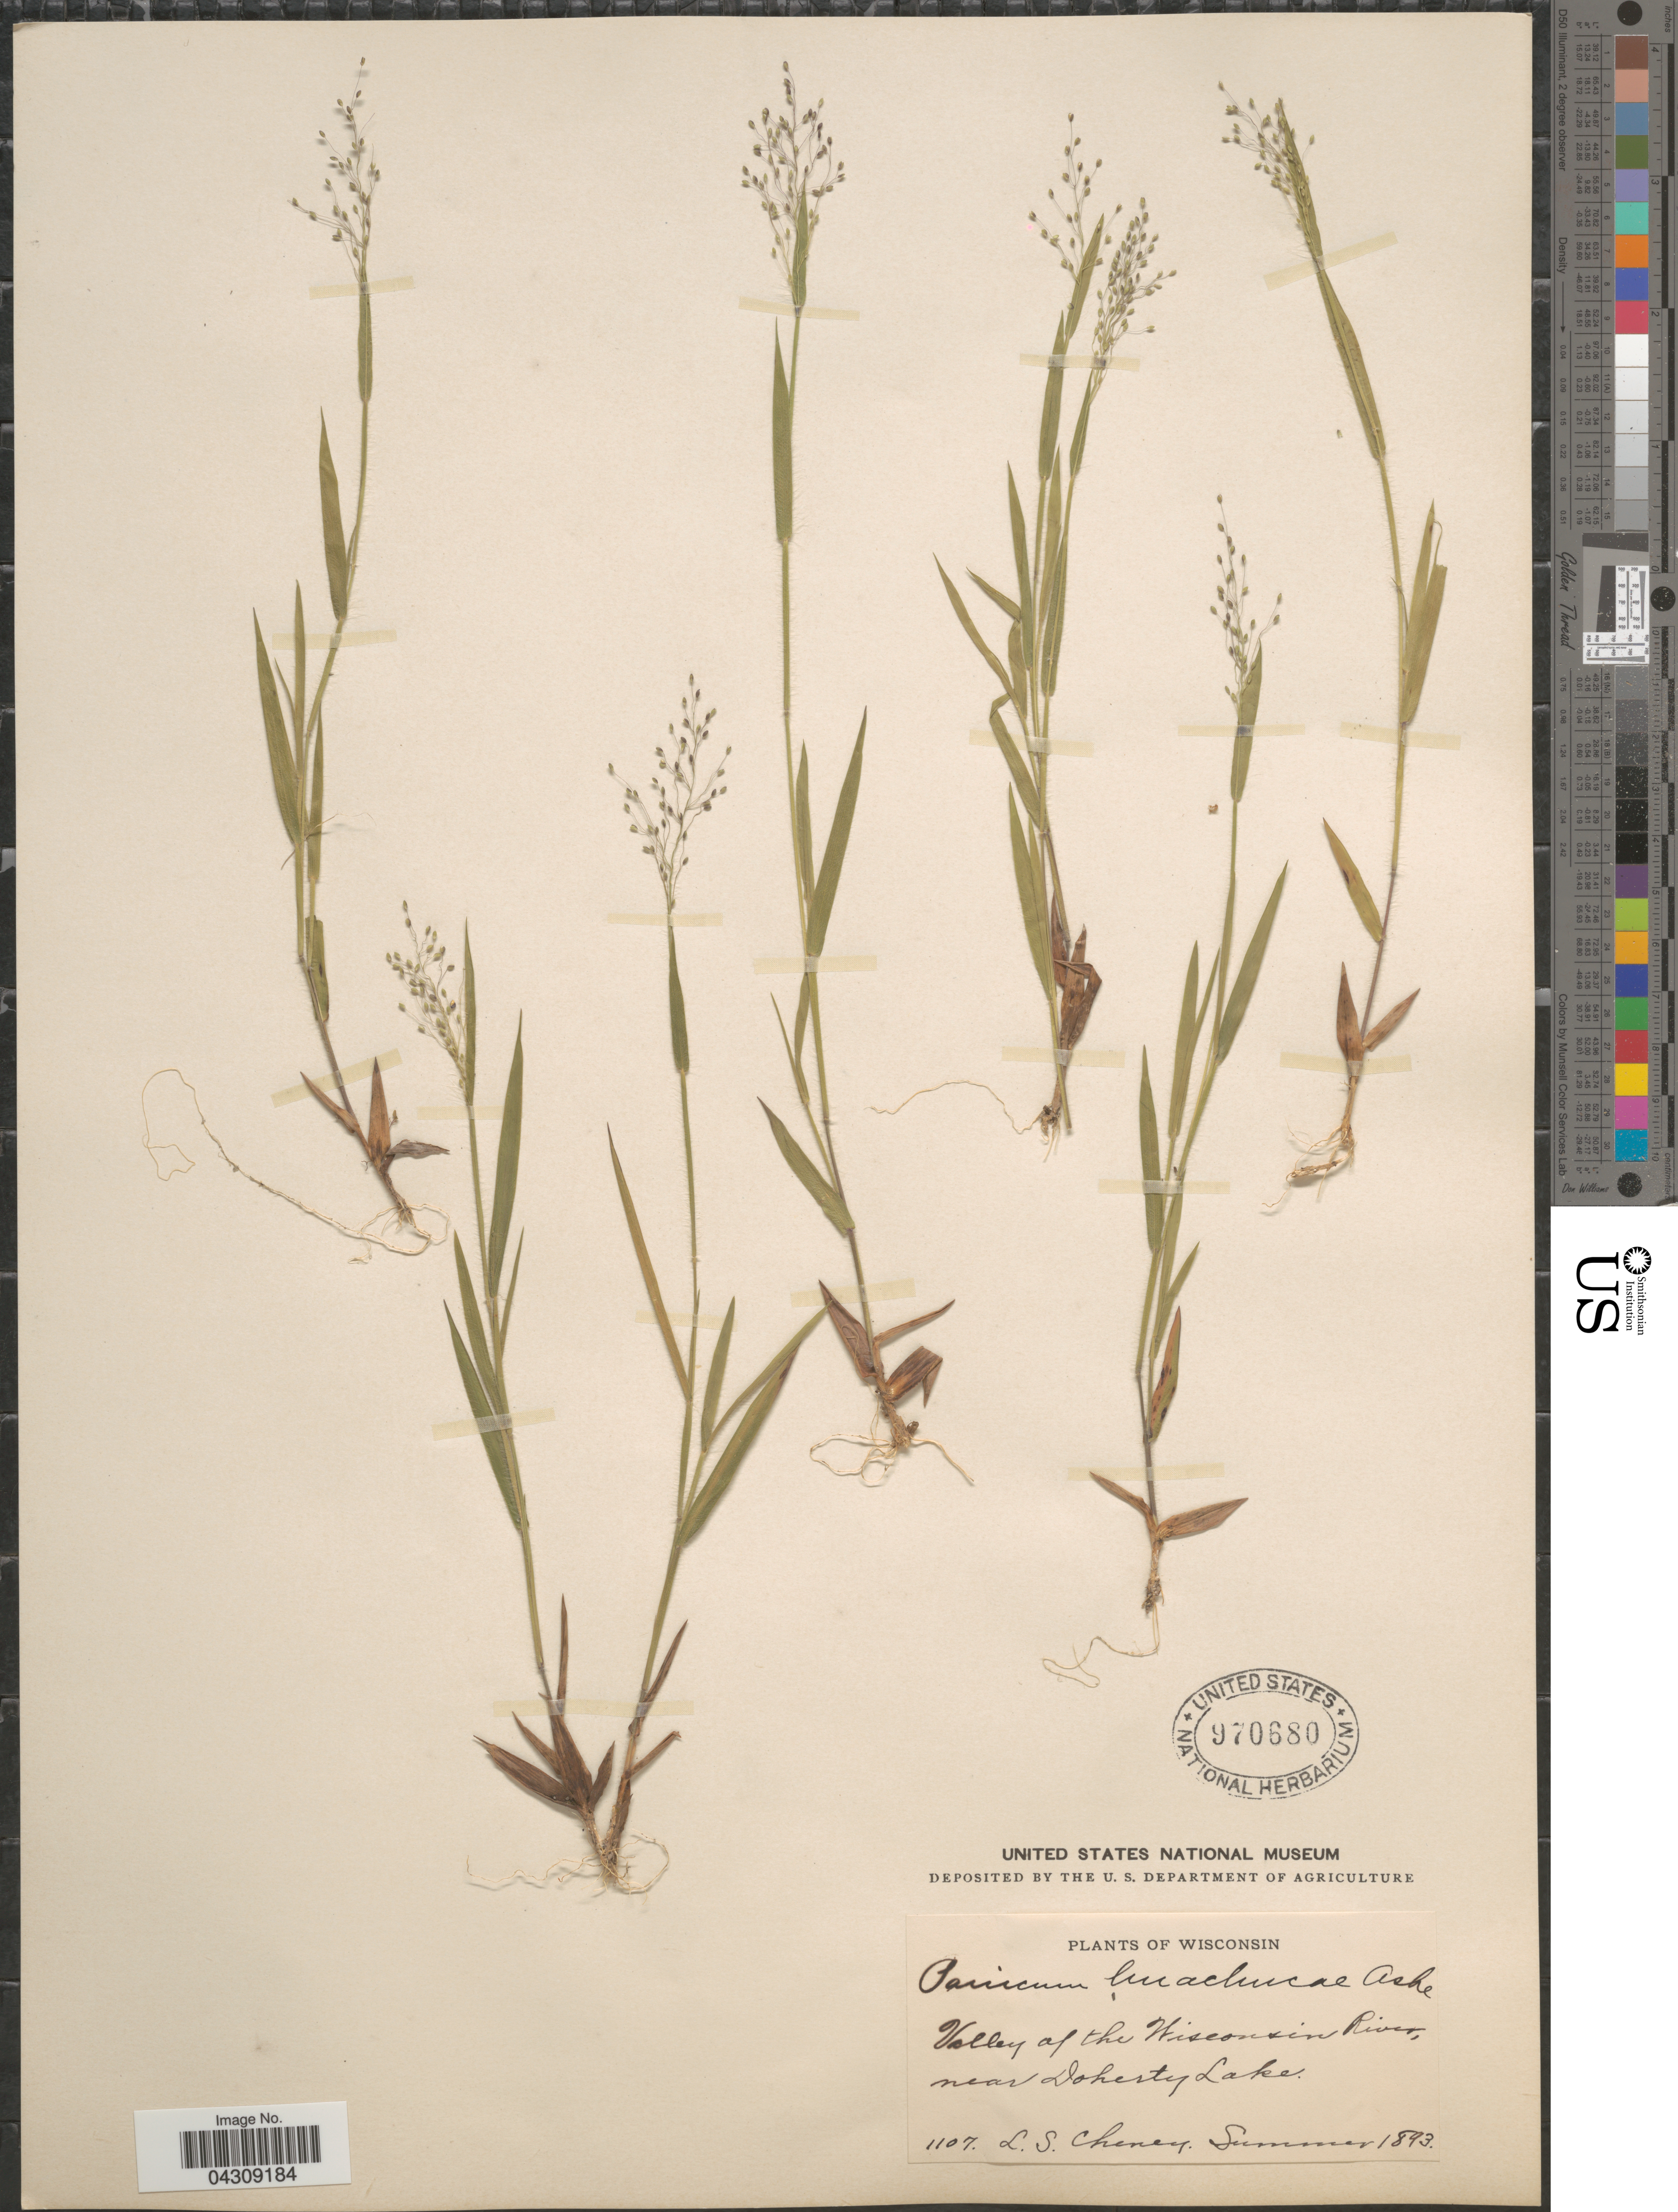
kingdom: Plantae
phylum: Tracheophyta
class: Liliopsida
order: Poales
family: Poaceae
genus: Dichanthelium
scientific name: Dichanthelium acuminatum var. acuminatum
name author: (Sw.) Gould & C.A. Clark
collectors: L. Cheney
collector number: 1107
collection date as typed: Summer 1893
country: United States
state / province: Wisconsin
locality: Valley of the Wisconsin River, near Doherty Lake.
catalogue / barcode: US 970680